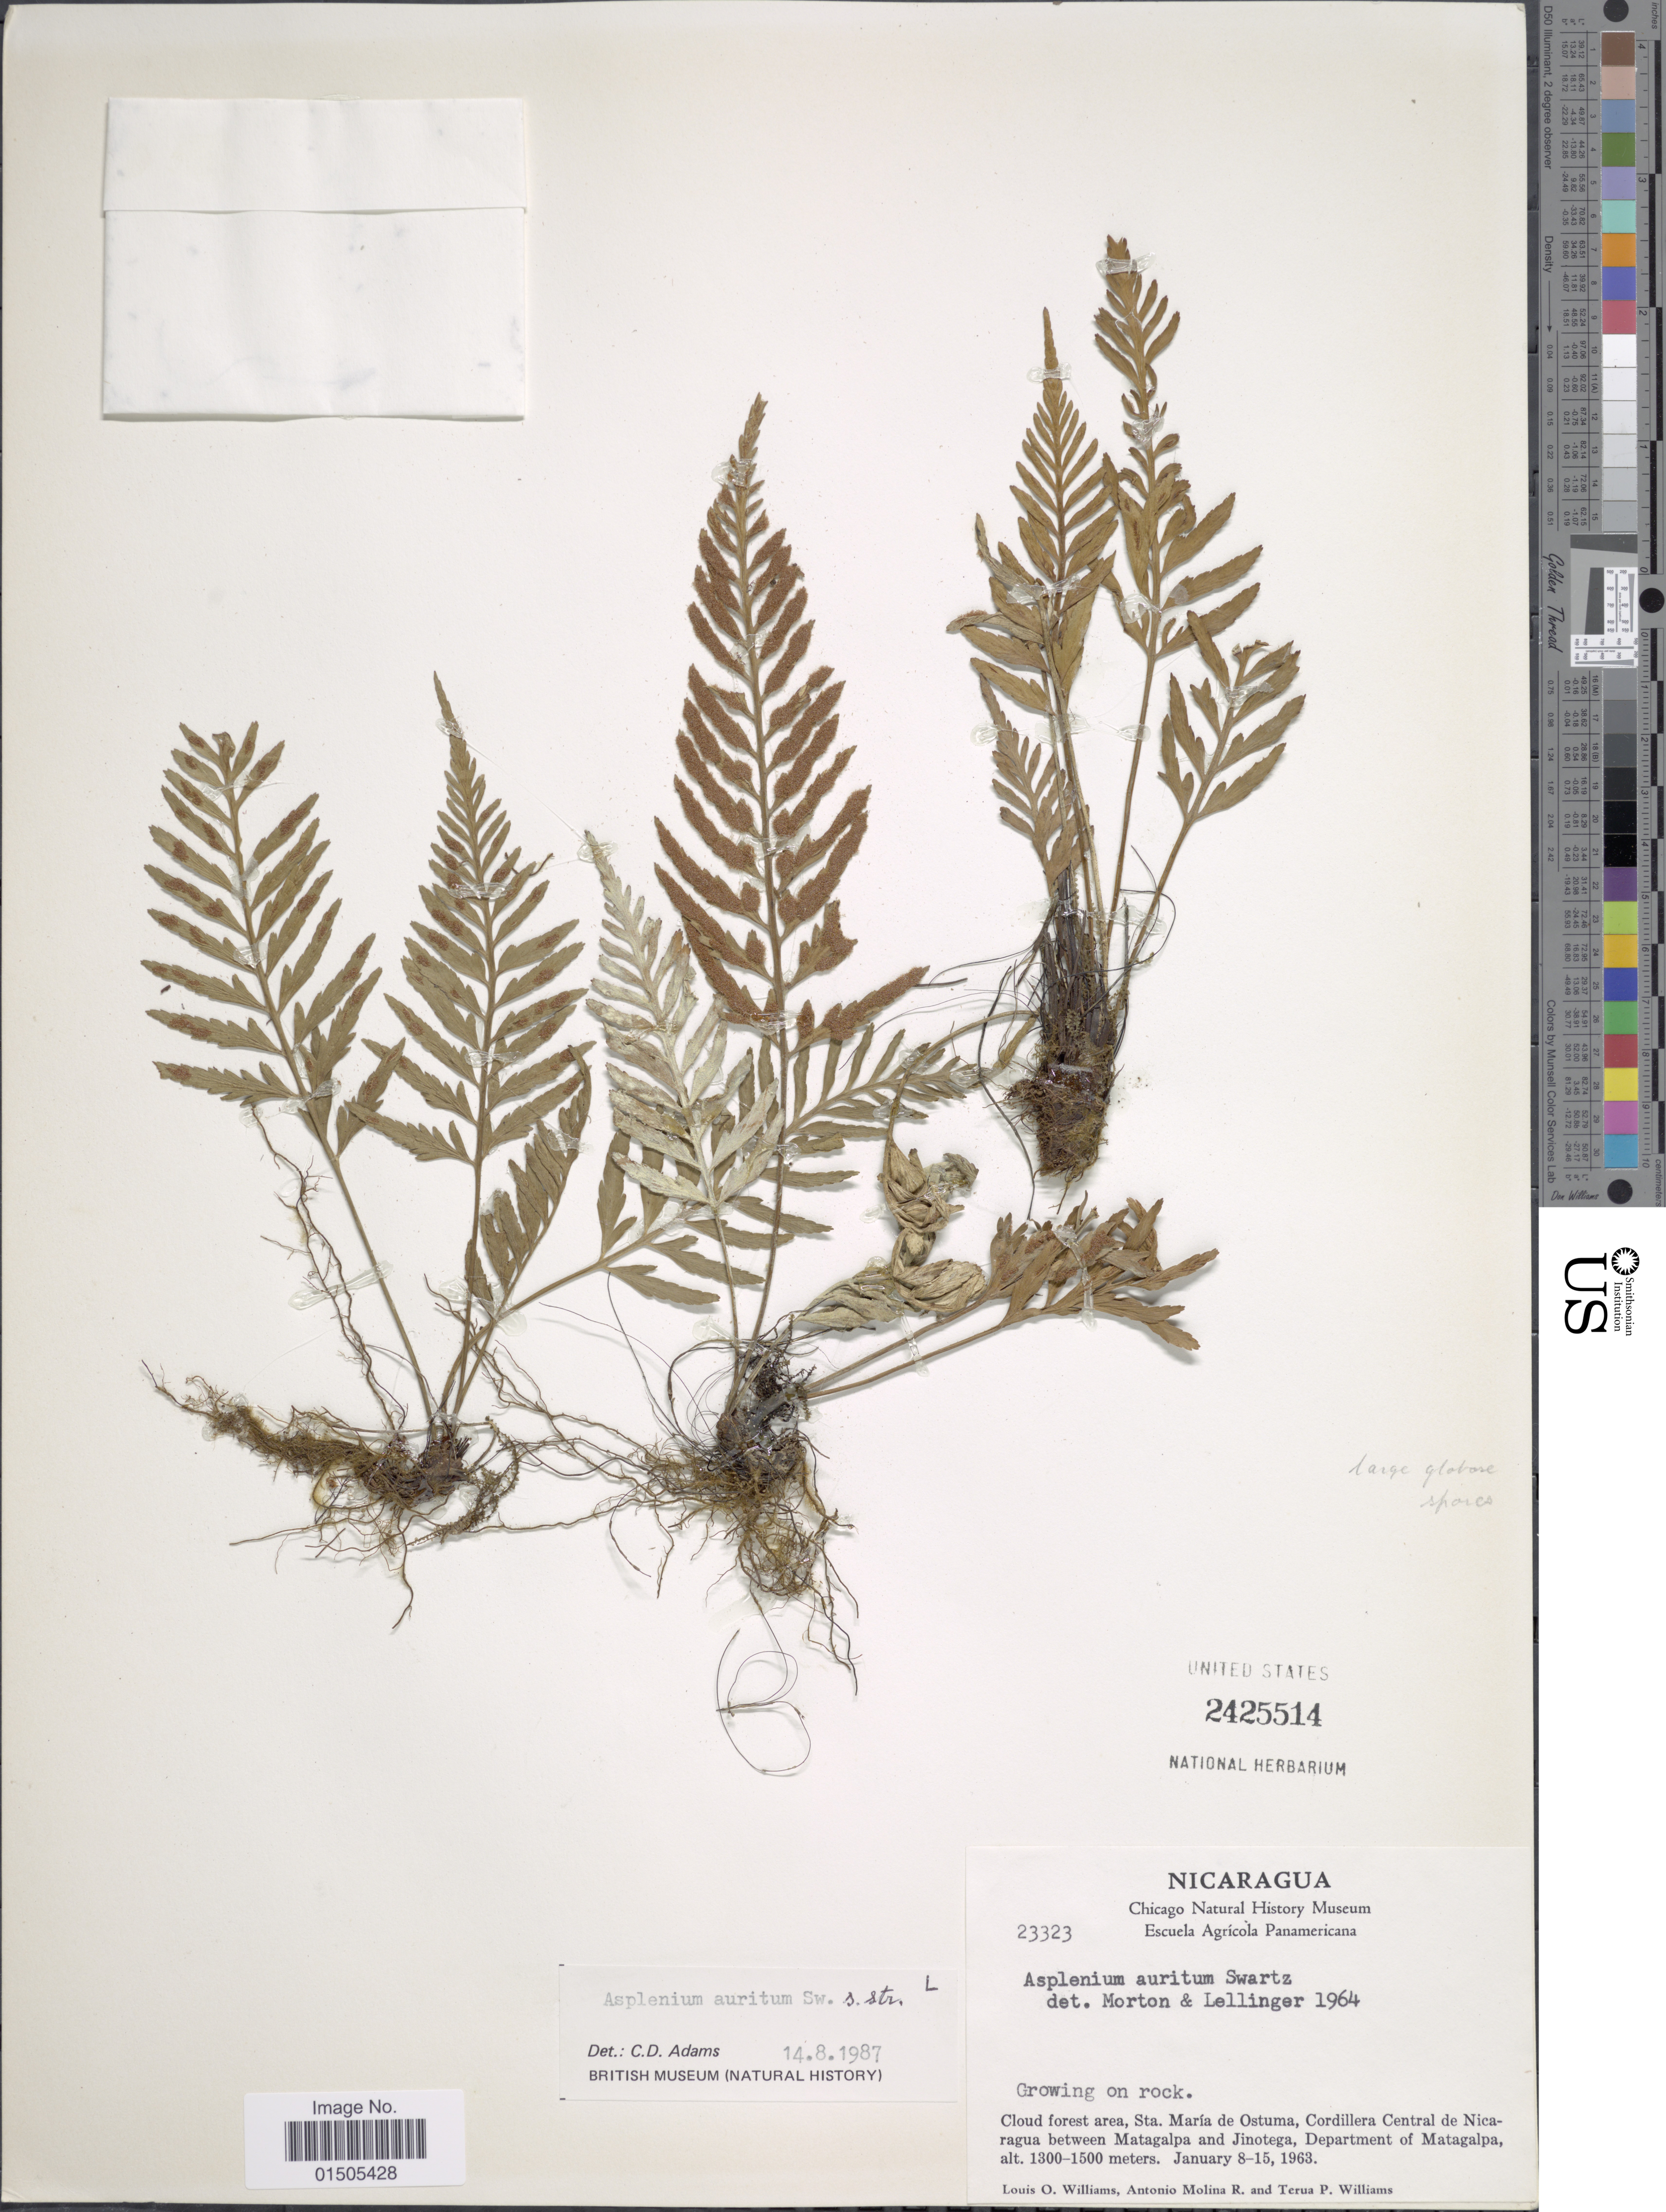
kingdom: Plantae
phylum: Tracheophyta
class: Polypodiopsida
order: Polypodiales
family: Aspleniaceae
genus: Asplenium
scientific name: Asplenium auritum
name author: Sw.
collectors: L. O. Williams, A. Molina R. & T. P. Williams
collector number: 23323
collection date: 1963-01-08/1963-01-15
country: Nicaragua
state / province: Matagalpa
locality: Cloud forest area, Sta. María de Ostuma, Cordillera Central de Nicaragua between Matagalpa and Jinotega.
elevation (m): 1300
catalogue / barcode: US 2425514